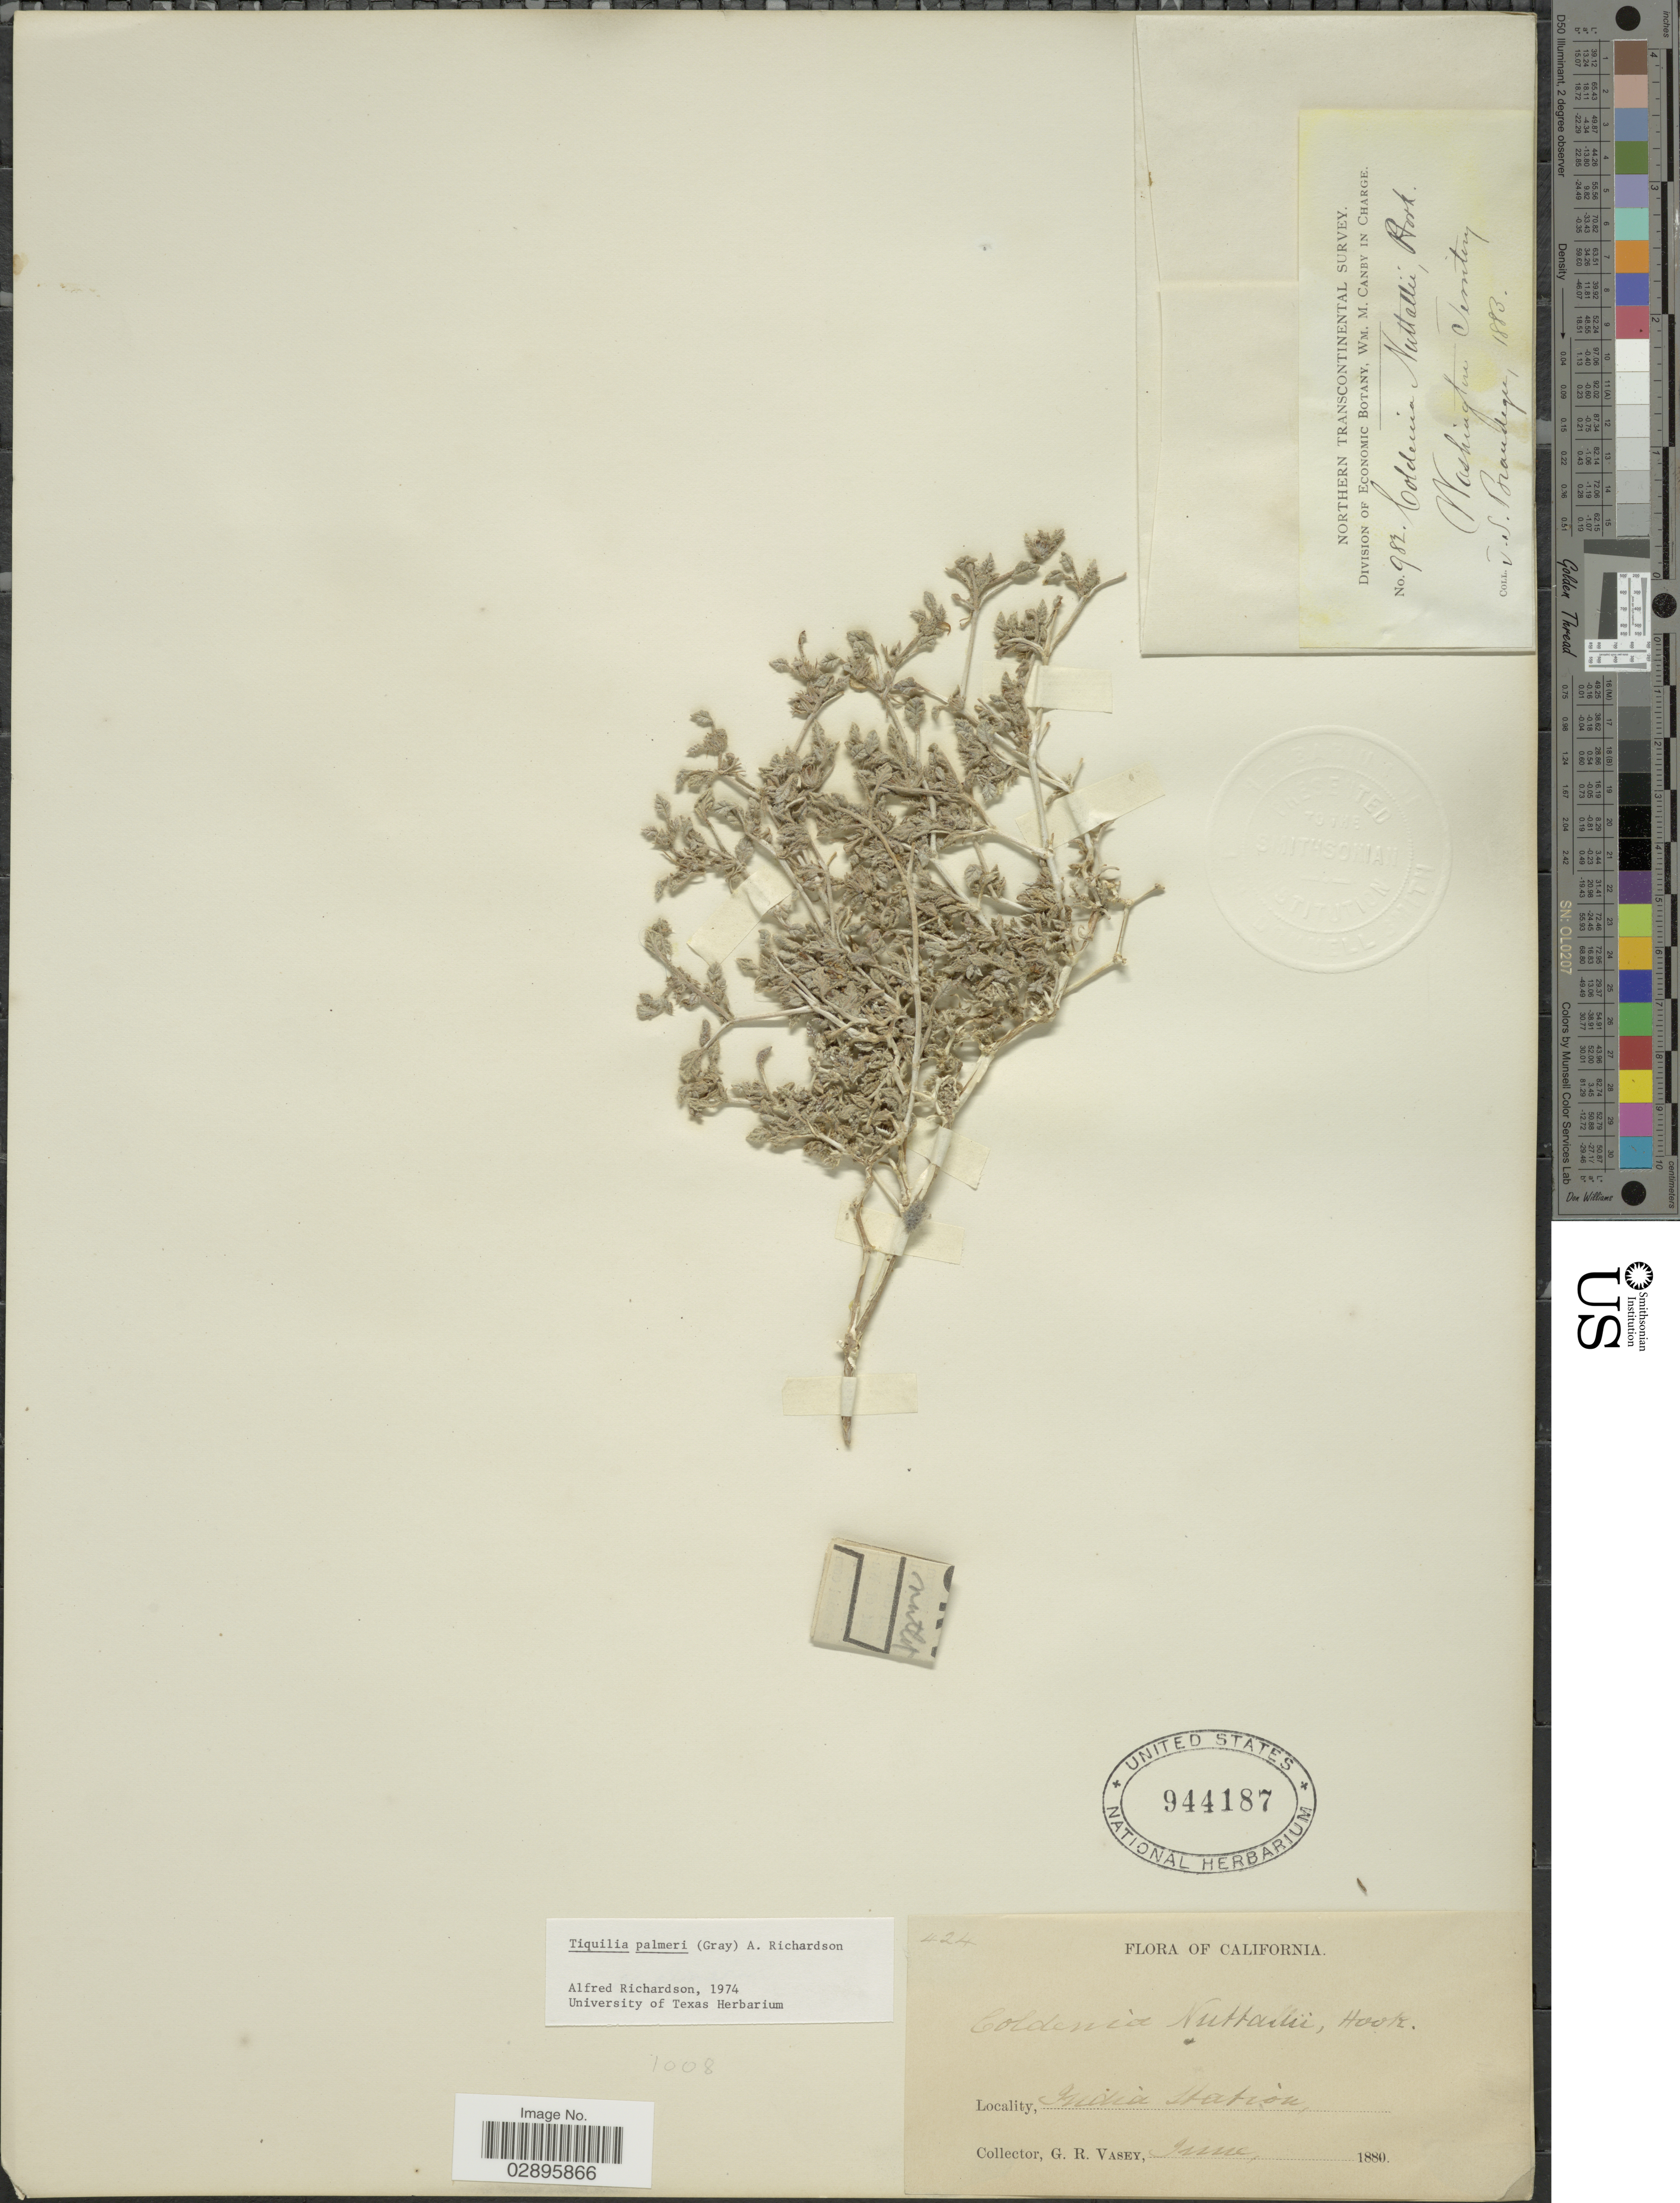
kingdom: Plantae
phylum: Tracheophyta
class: Magnoliopsida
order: Boraginales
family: Ehretiaceae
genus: Tiquilia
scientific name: Tiquilia palmeri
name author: (A. Gray) A.T. Richardson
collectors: G. R. Vasey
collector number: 424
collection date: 1880-06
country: United States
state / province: California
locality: India Station.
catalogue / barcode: US 944187